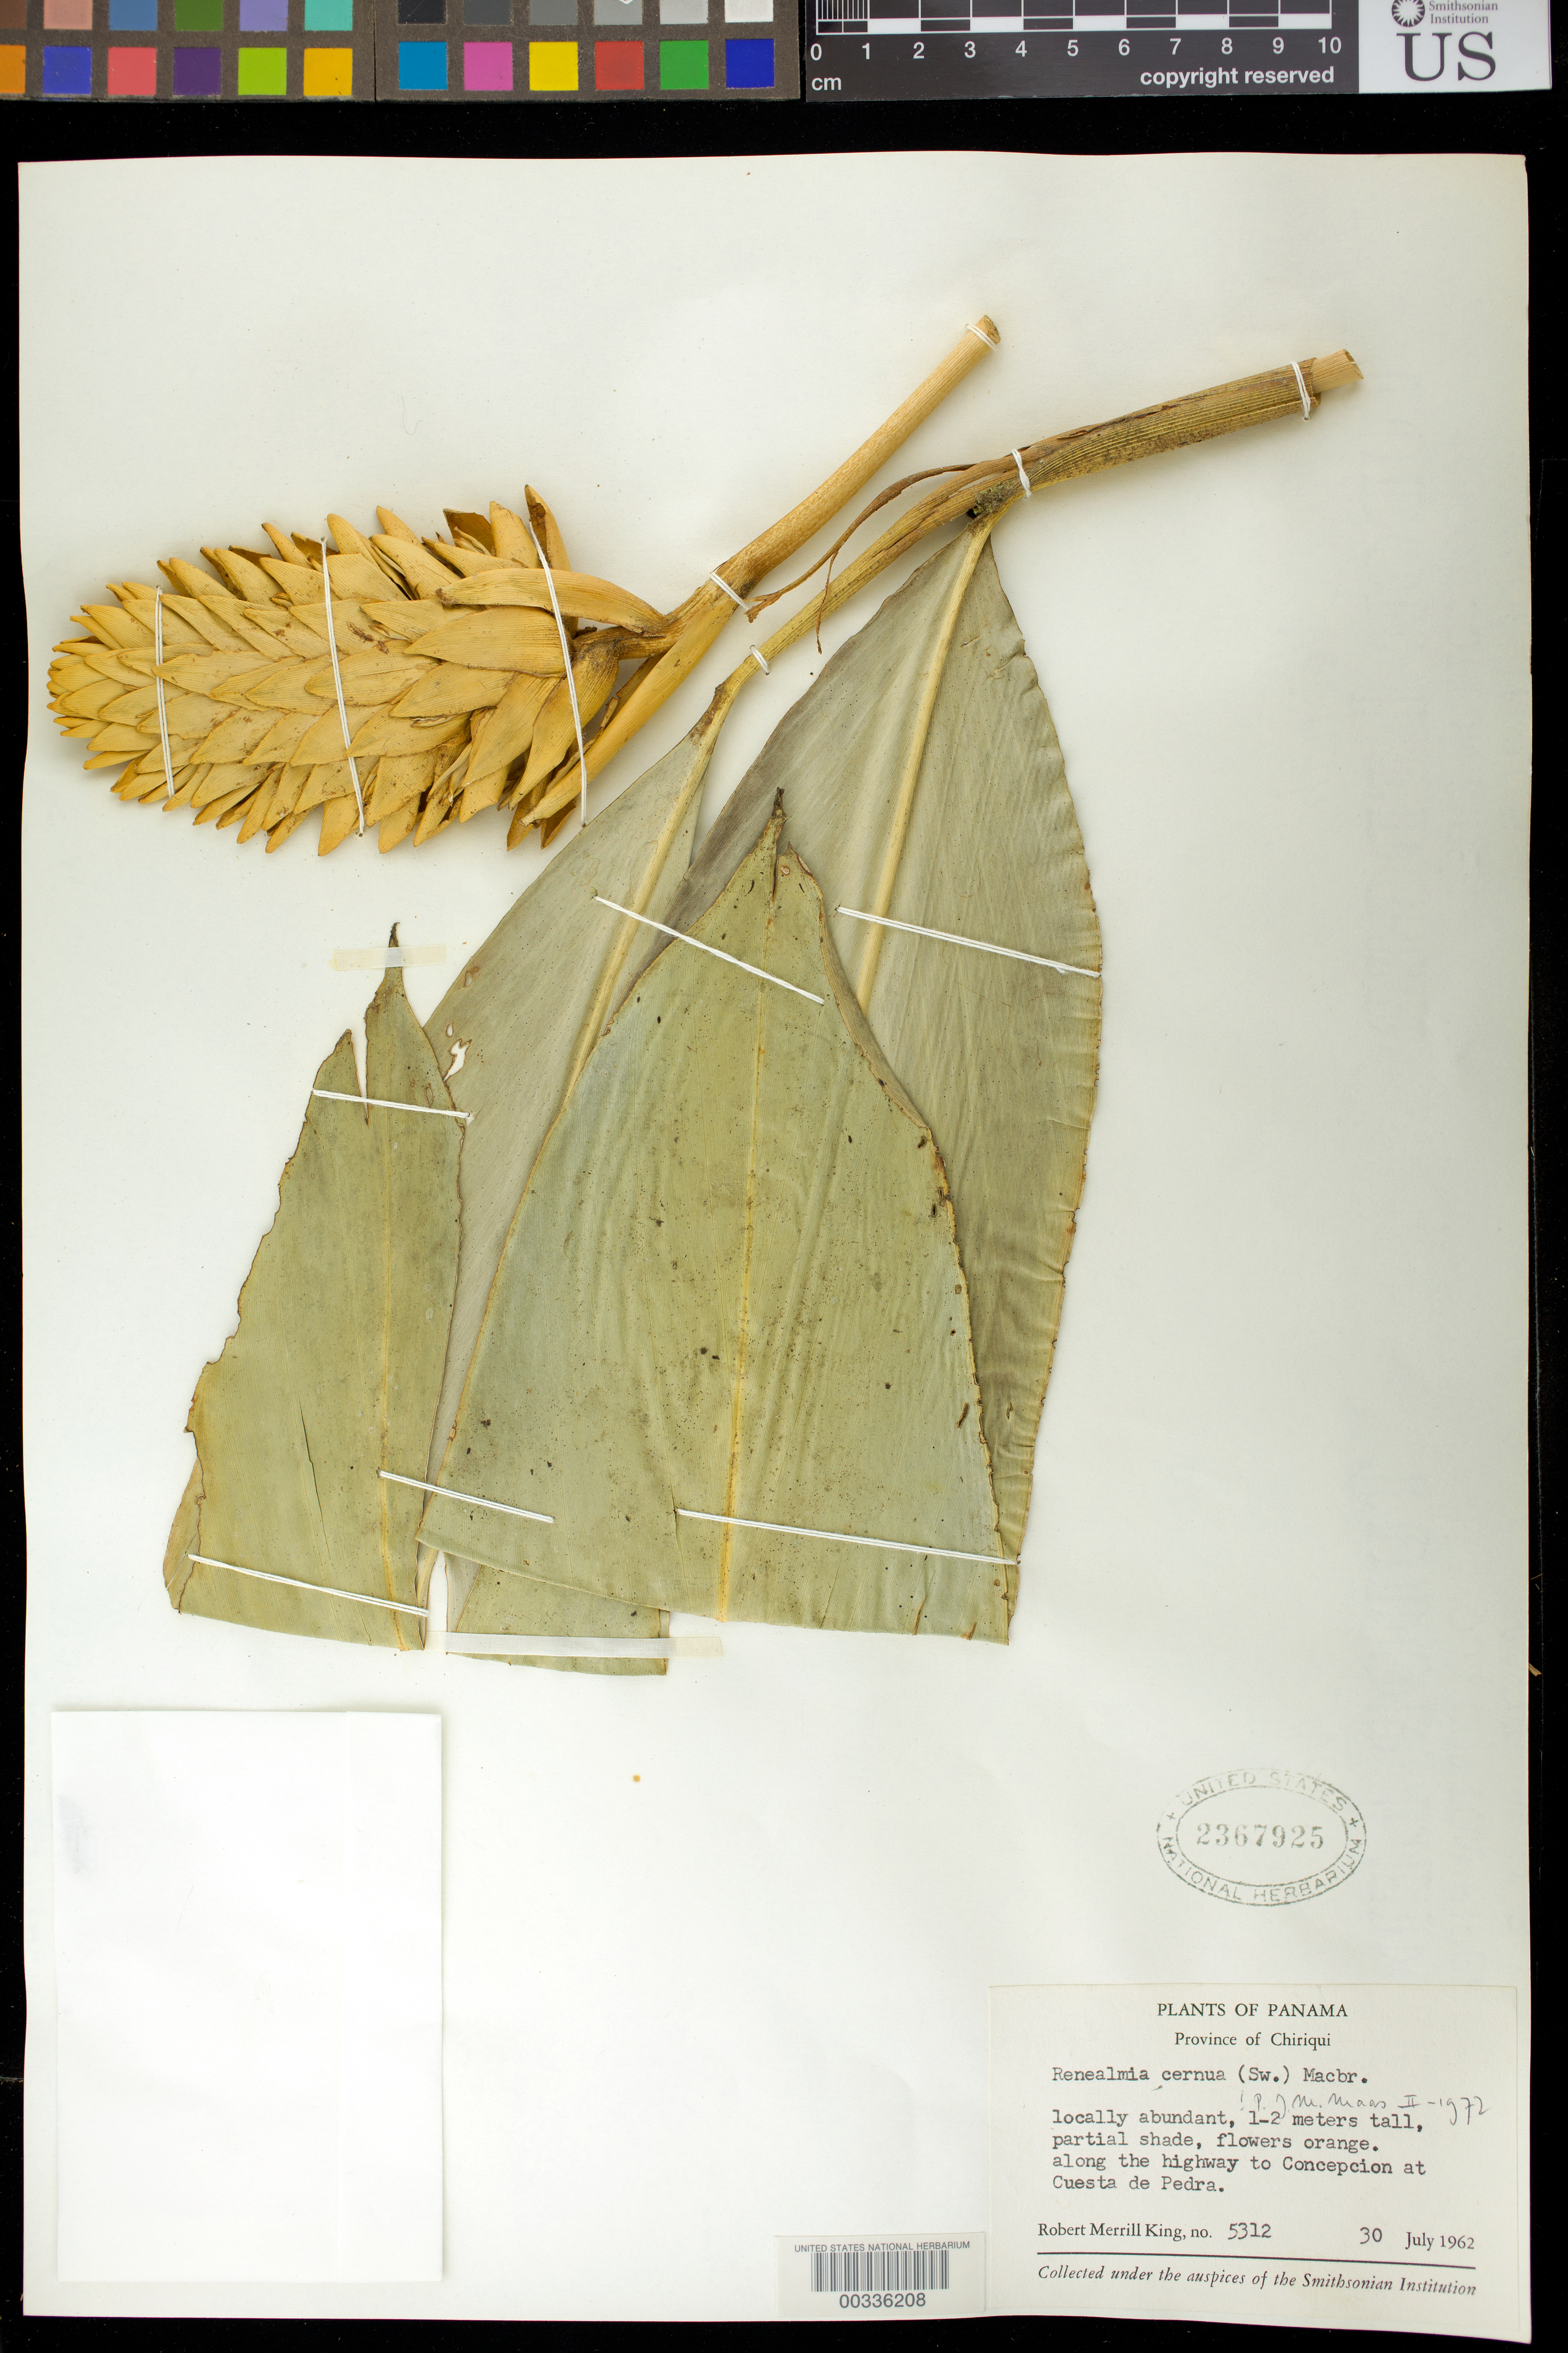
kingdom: Plantae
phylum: Tracheophyta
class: Liliopsida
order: Zingiberales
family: Zingiberaceae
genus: Renealmia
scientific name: Renealmia cernua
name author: (Sw. ex Roem. & Schult.) J.F. Macbr.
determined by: Maas, Paul J. M.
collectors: R. M. King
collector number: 5312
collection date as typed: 30 Jul 1962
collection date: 1962-07-30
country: Panama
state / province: Chiriquí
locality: Along highway to Concepcion at Cuesta de Pedra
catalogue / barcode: US 2367925